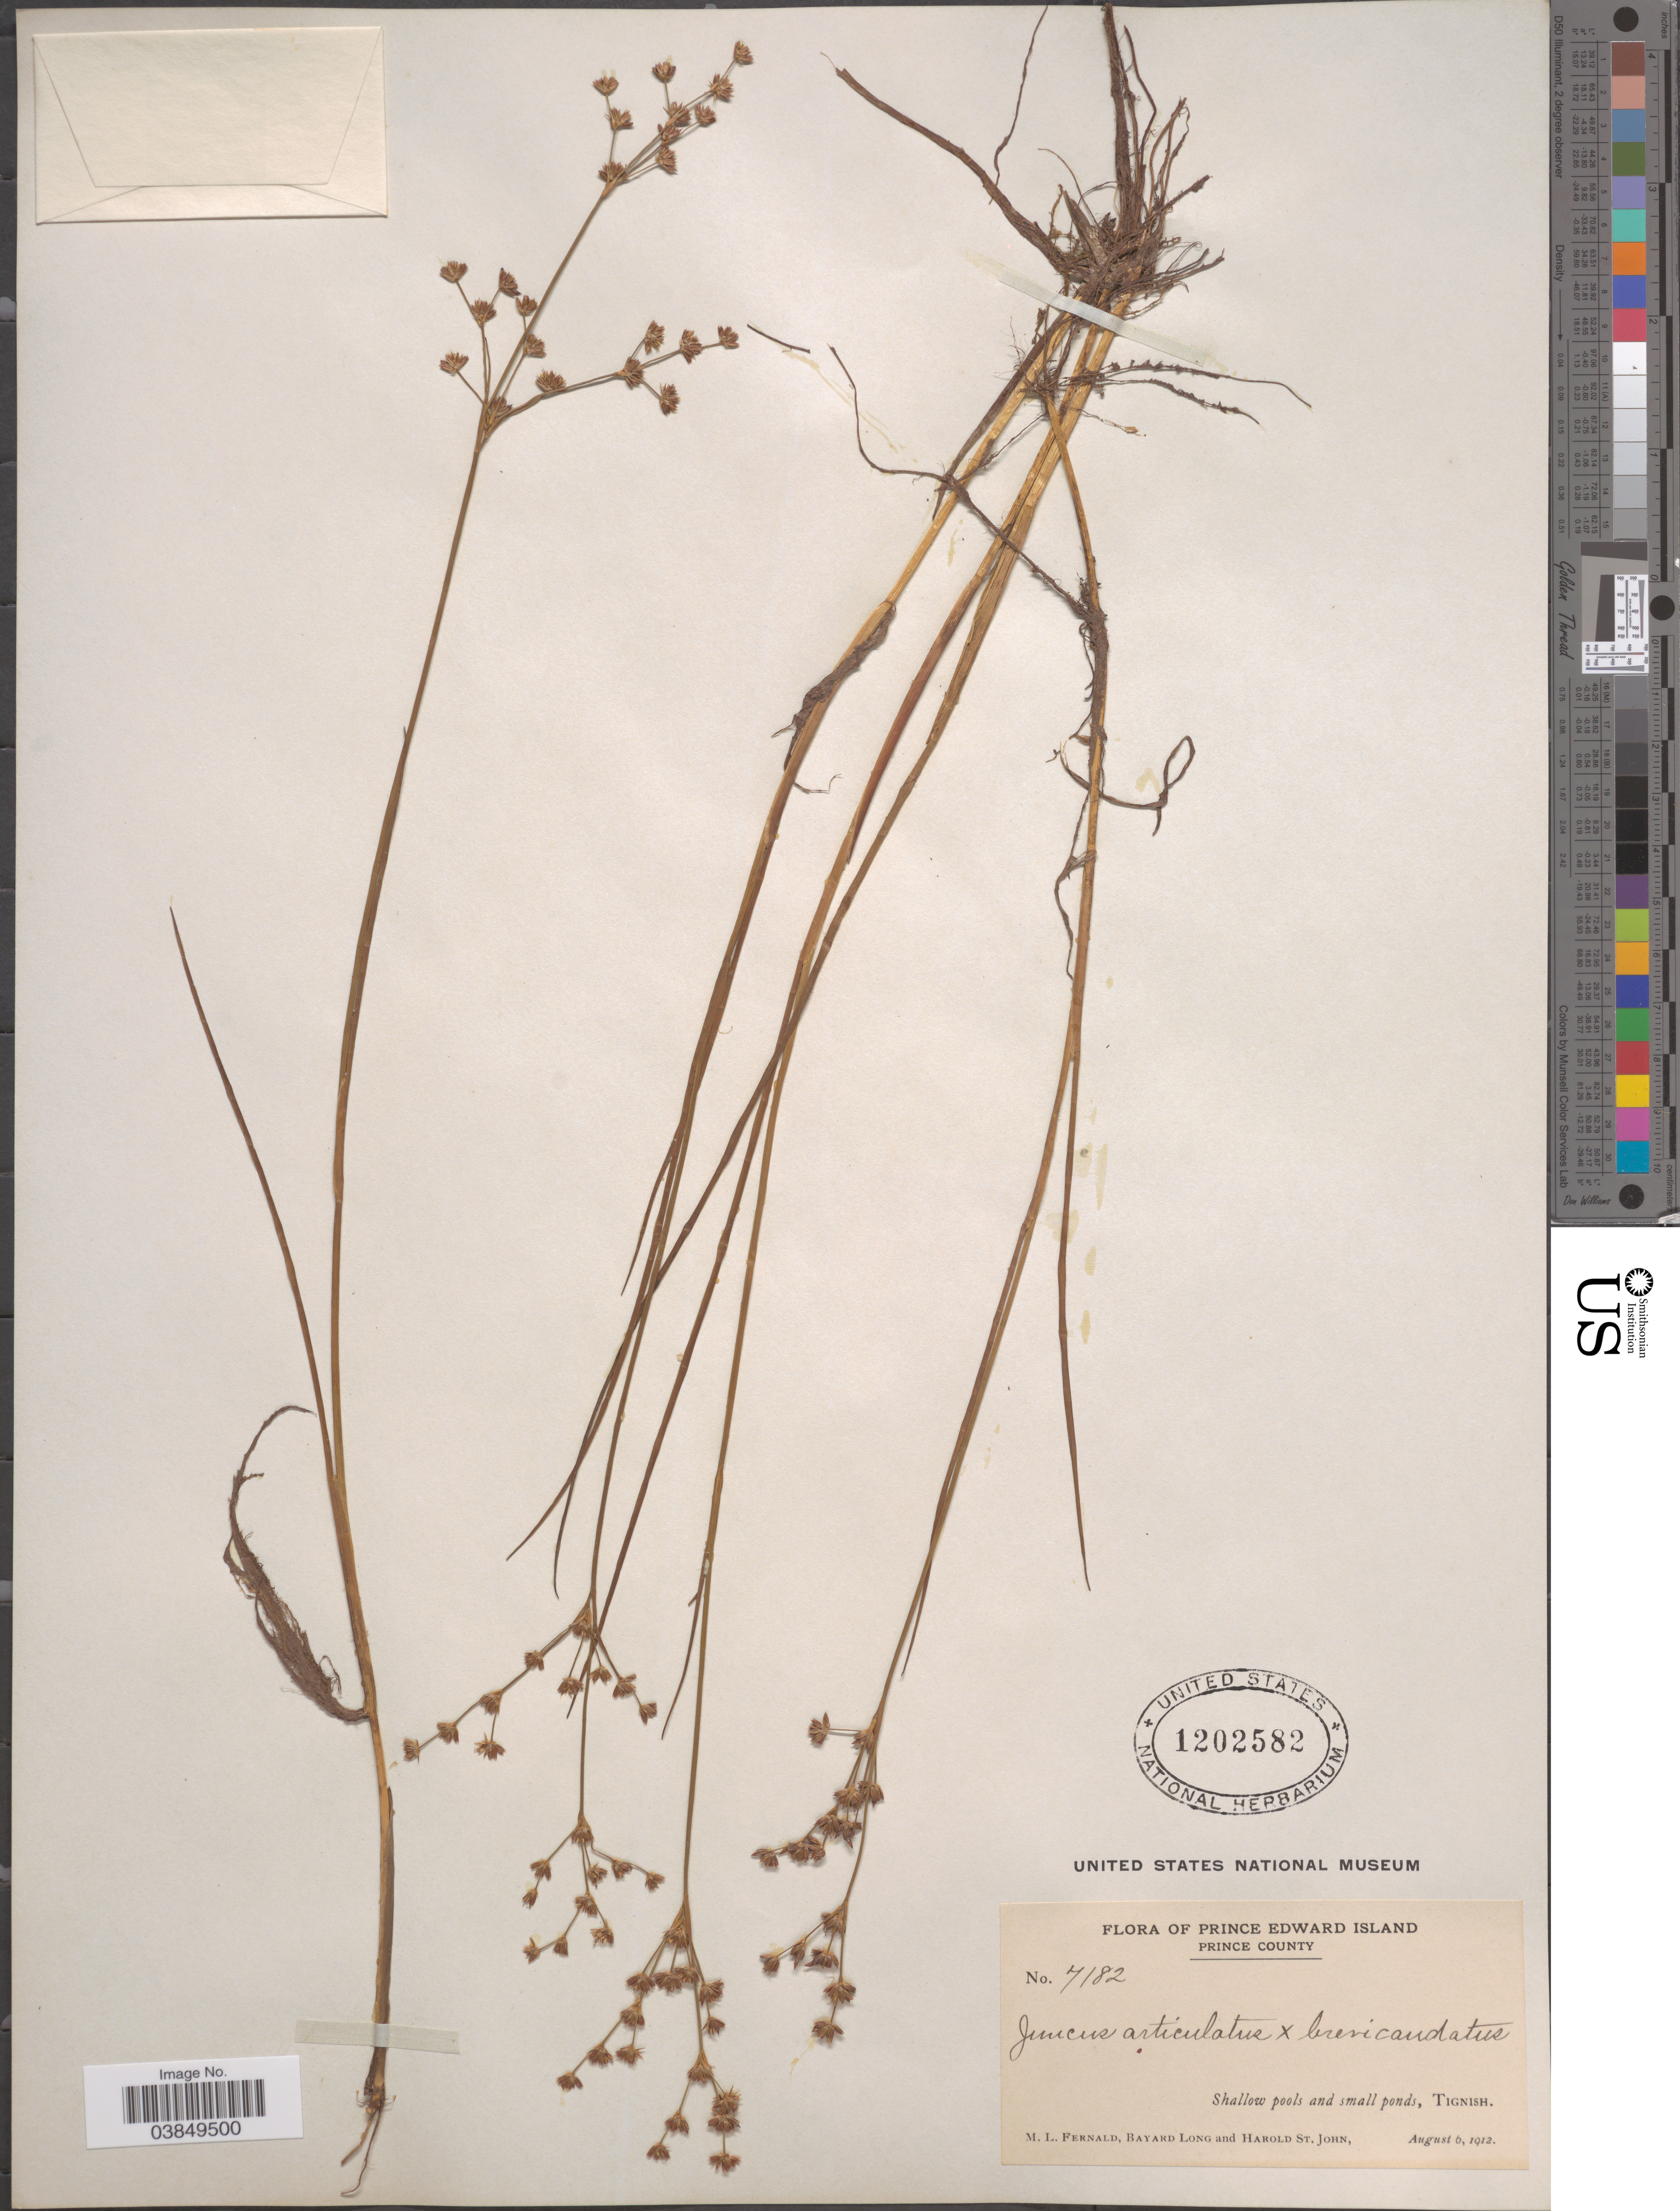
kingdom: Plantae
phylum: Tracheophyta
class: Liliopsida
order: Poales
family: Juncaceae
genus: Juncus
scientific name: Juncus articulatus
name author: L.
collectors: M. L. Fernald, B. Long & H. St. John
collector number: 7182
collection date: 1912-08-06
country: Canada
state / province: Prince Edward Island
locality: Prince County. Tignish.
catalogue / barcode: US 1202582